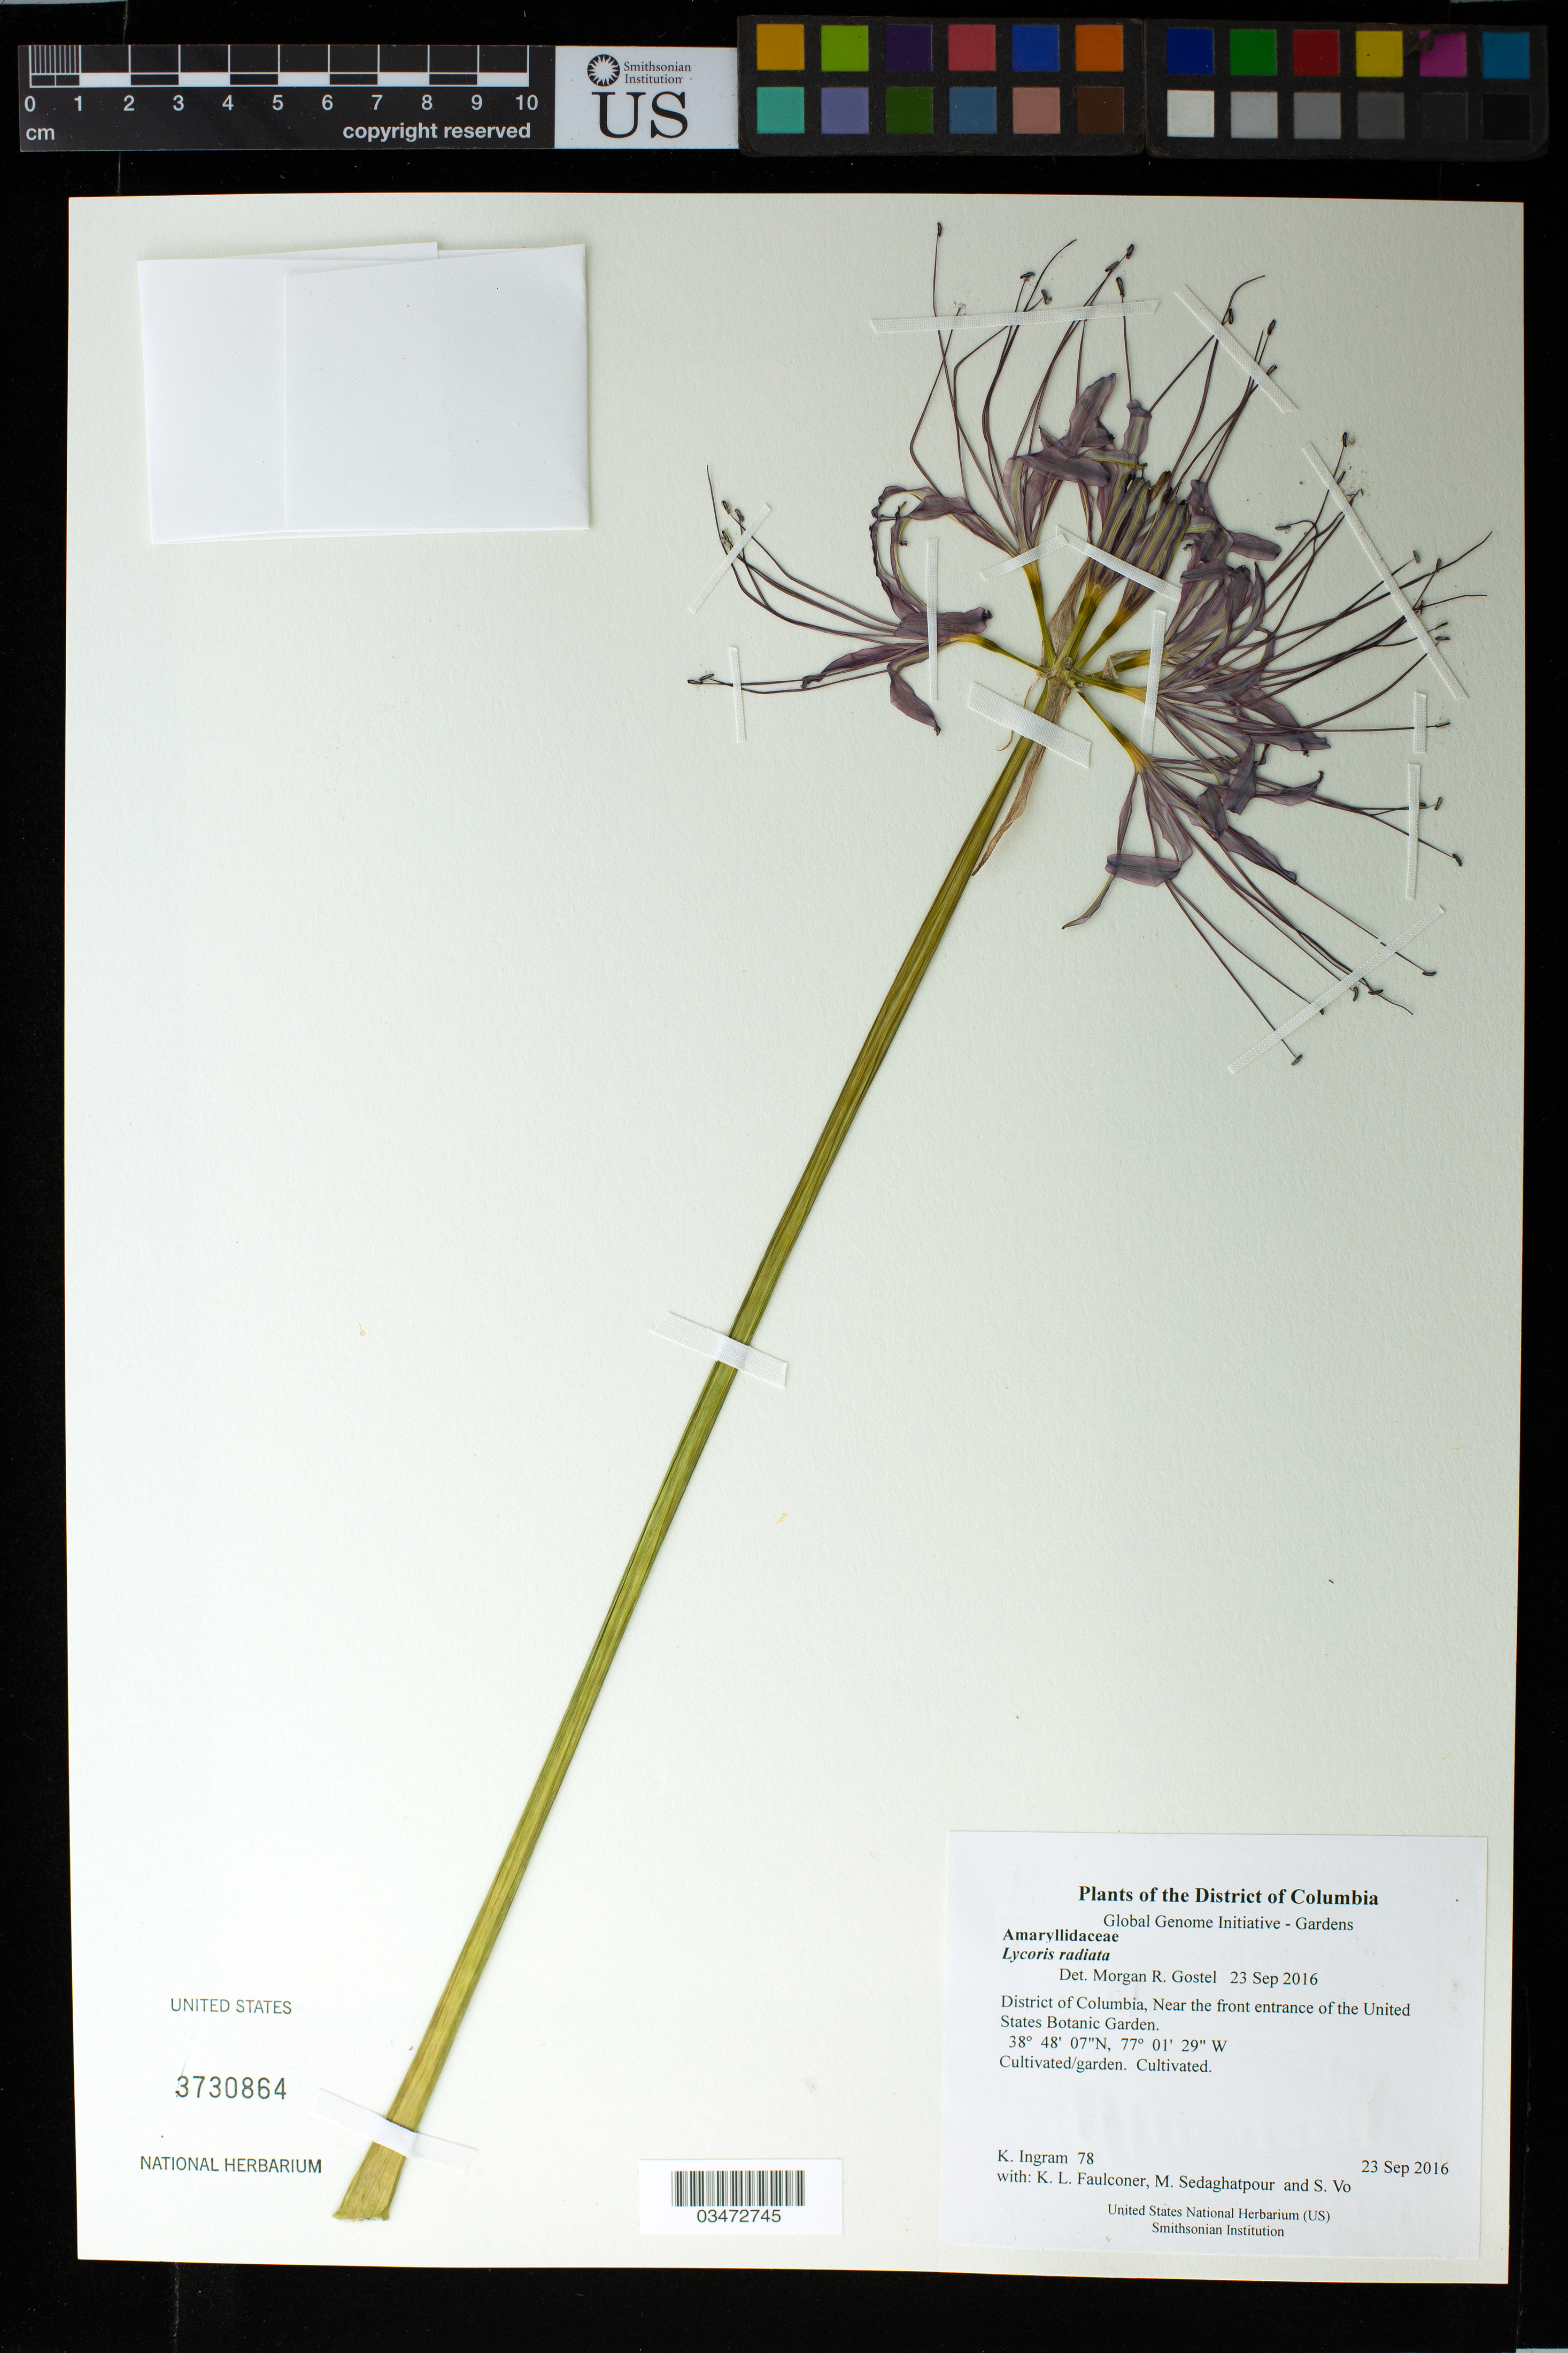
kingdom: Plantae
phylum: Tracheophyta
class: Liliopsida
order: Asparagales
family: Amaryllidaceae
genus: Lycoris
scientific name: Lycoris radiata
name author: Herb.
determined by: Gostel, M. R.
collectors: K. S. Ingram, K. L. Faulconer, M. Sedaghatpour & S. Vo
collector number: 78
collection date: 2016-09-23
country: United States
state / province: District of Columbia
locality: Near the front entrance of the United States Botanic Garden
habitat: Cultivated/garden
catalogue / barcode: US 3730864